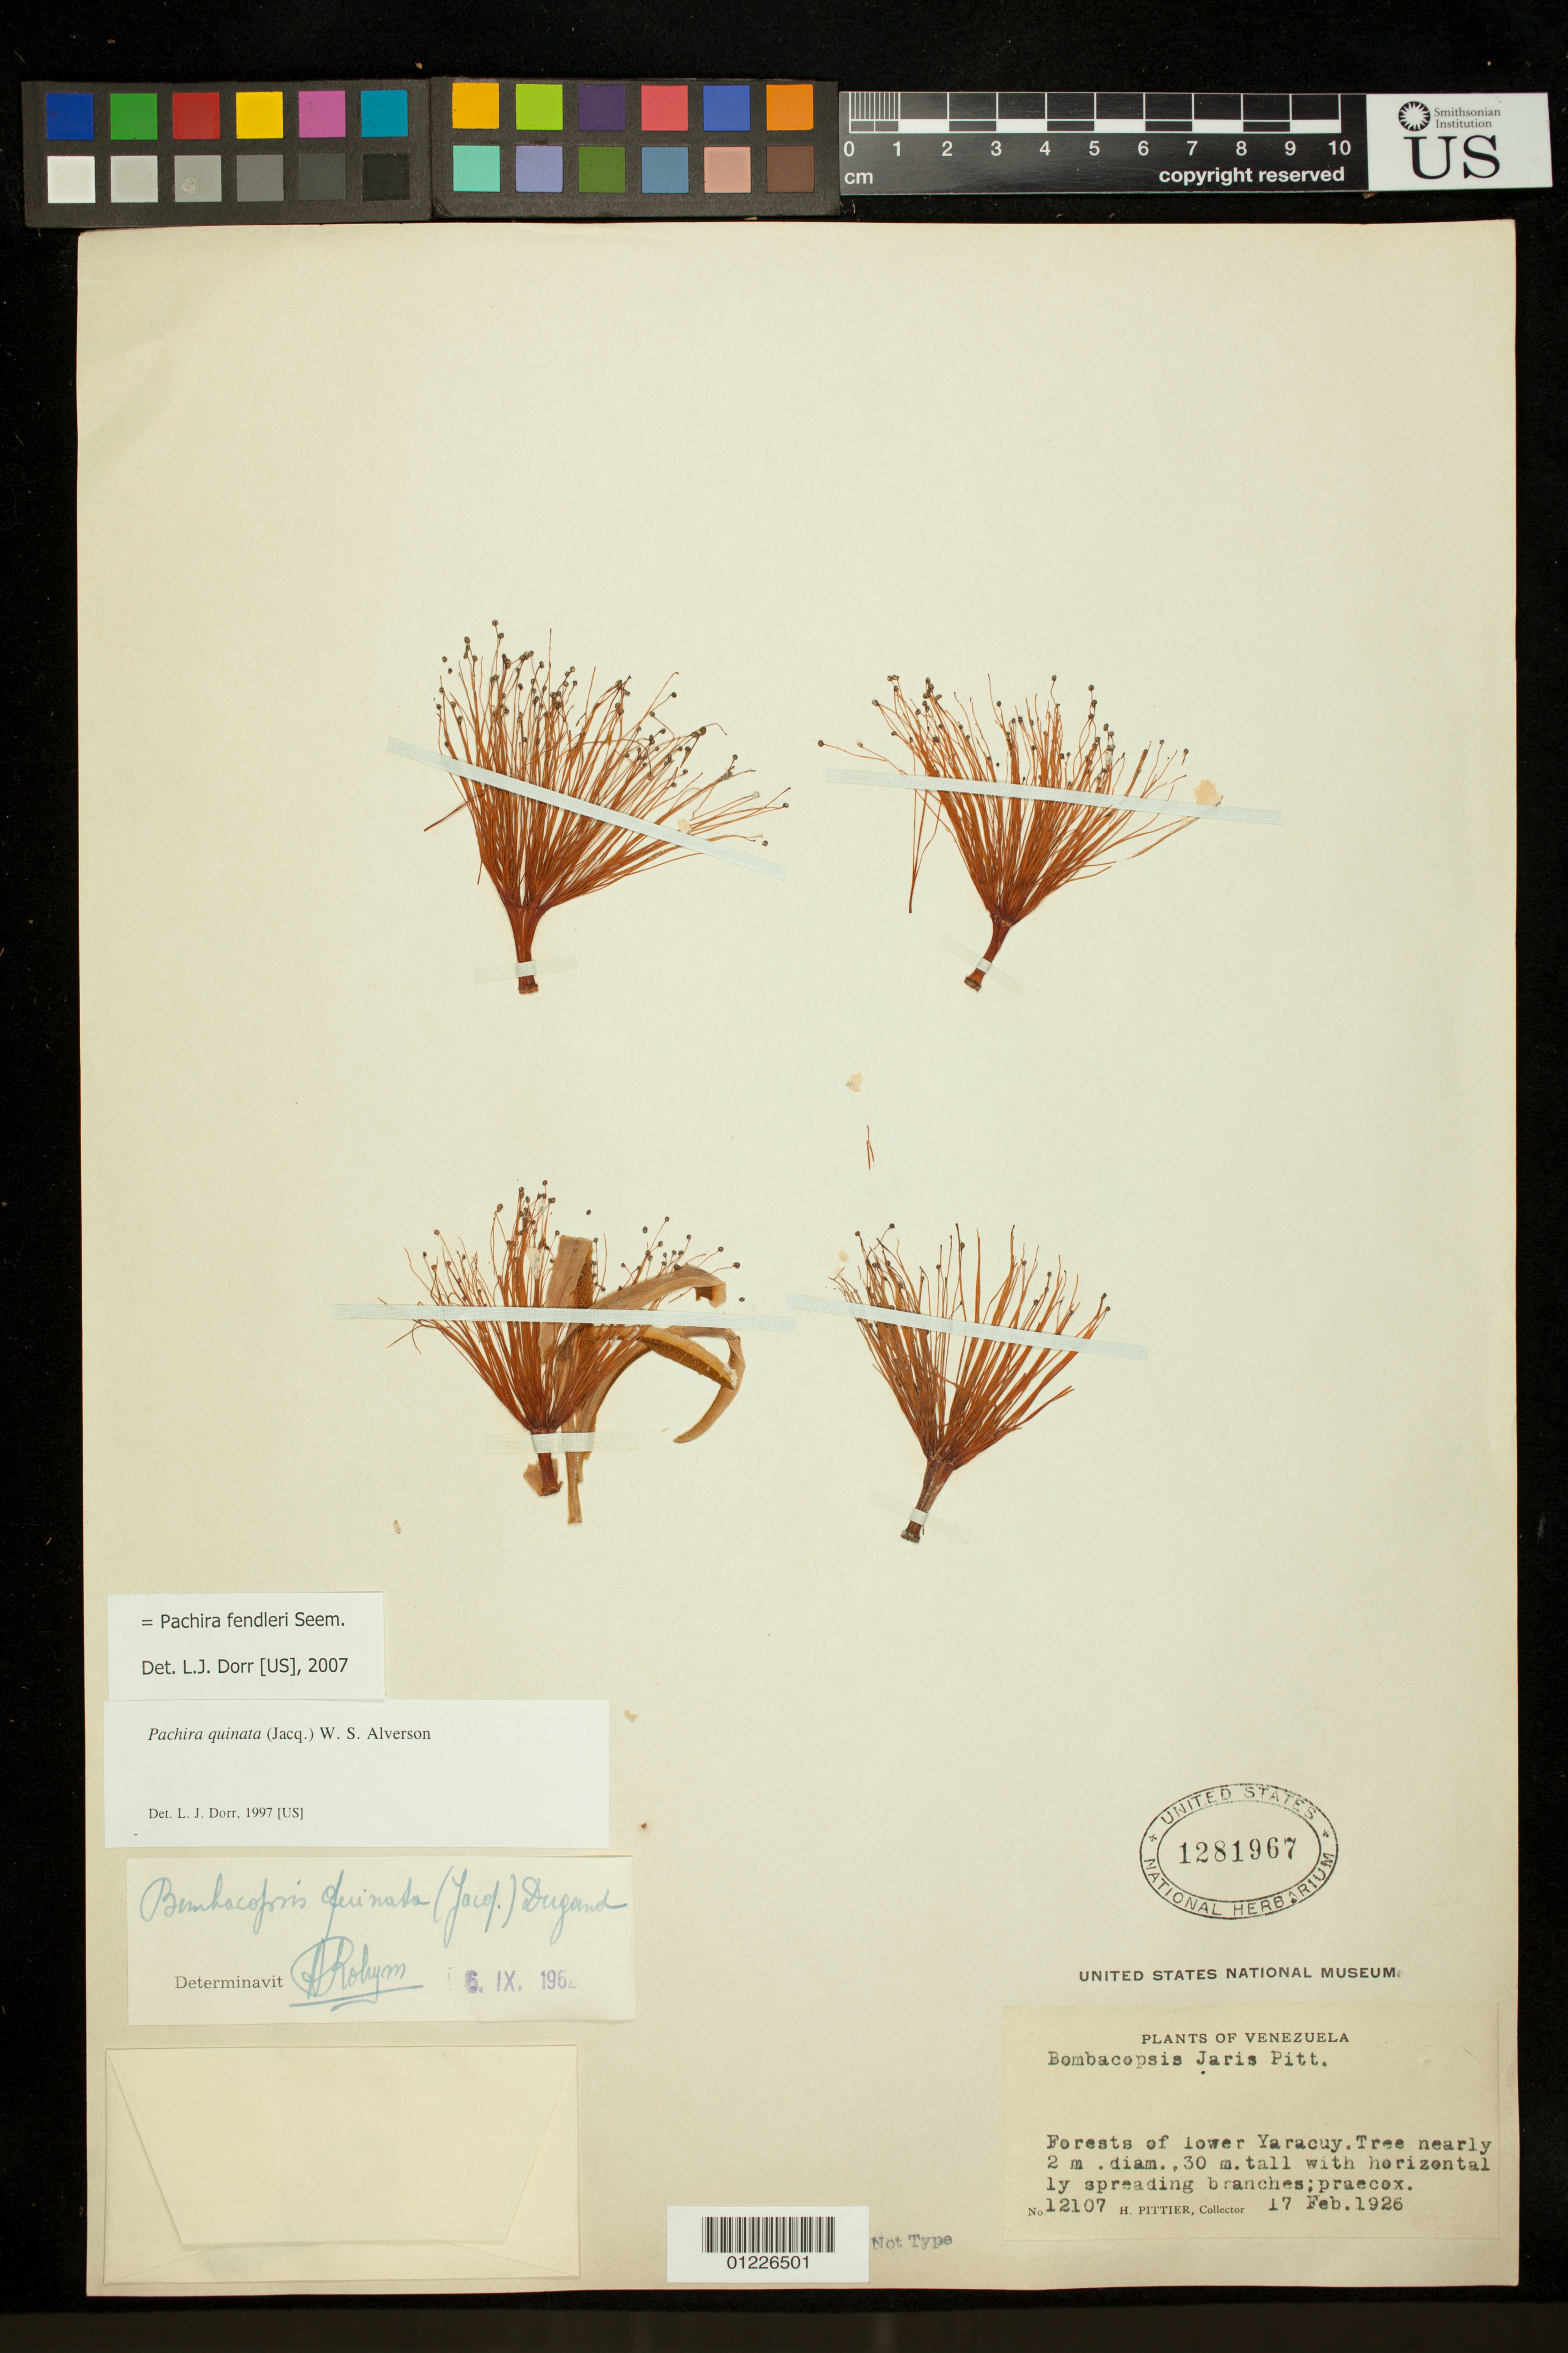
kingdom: Plantae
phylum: Tracheophyta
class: Magnoliopsida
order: Malvales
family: Malvaceae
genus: Pochota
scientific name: Pochota fendleri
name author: (Seem.) W.S. Alverson & M.C. Duarte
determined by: Dorr, L. J., (BOT), Smithsonian Institution - National Museum of Natural History (UNITED STATES)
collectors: H. F. Pittier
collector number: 12107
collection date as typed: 2/17/1926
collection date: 1926-02-17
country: Venezuela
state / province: Yaracuy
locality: Forests of lower Yaracuy.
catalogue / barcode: US 1281967